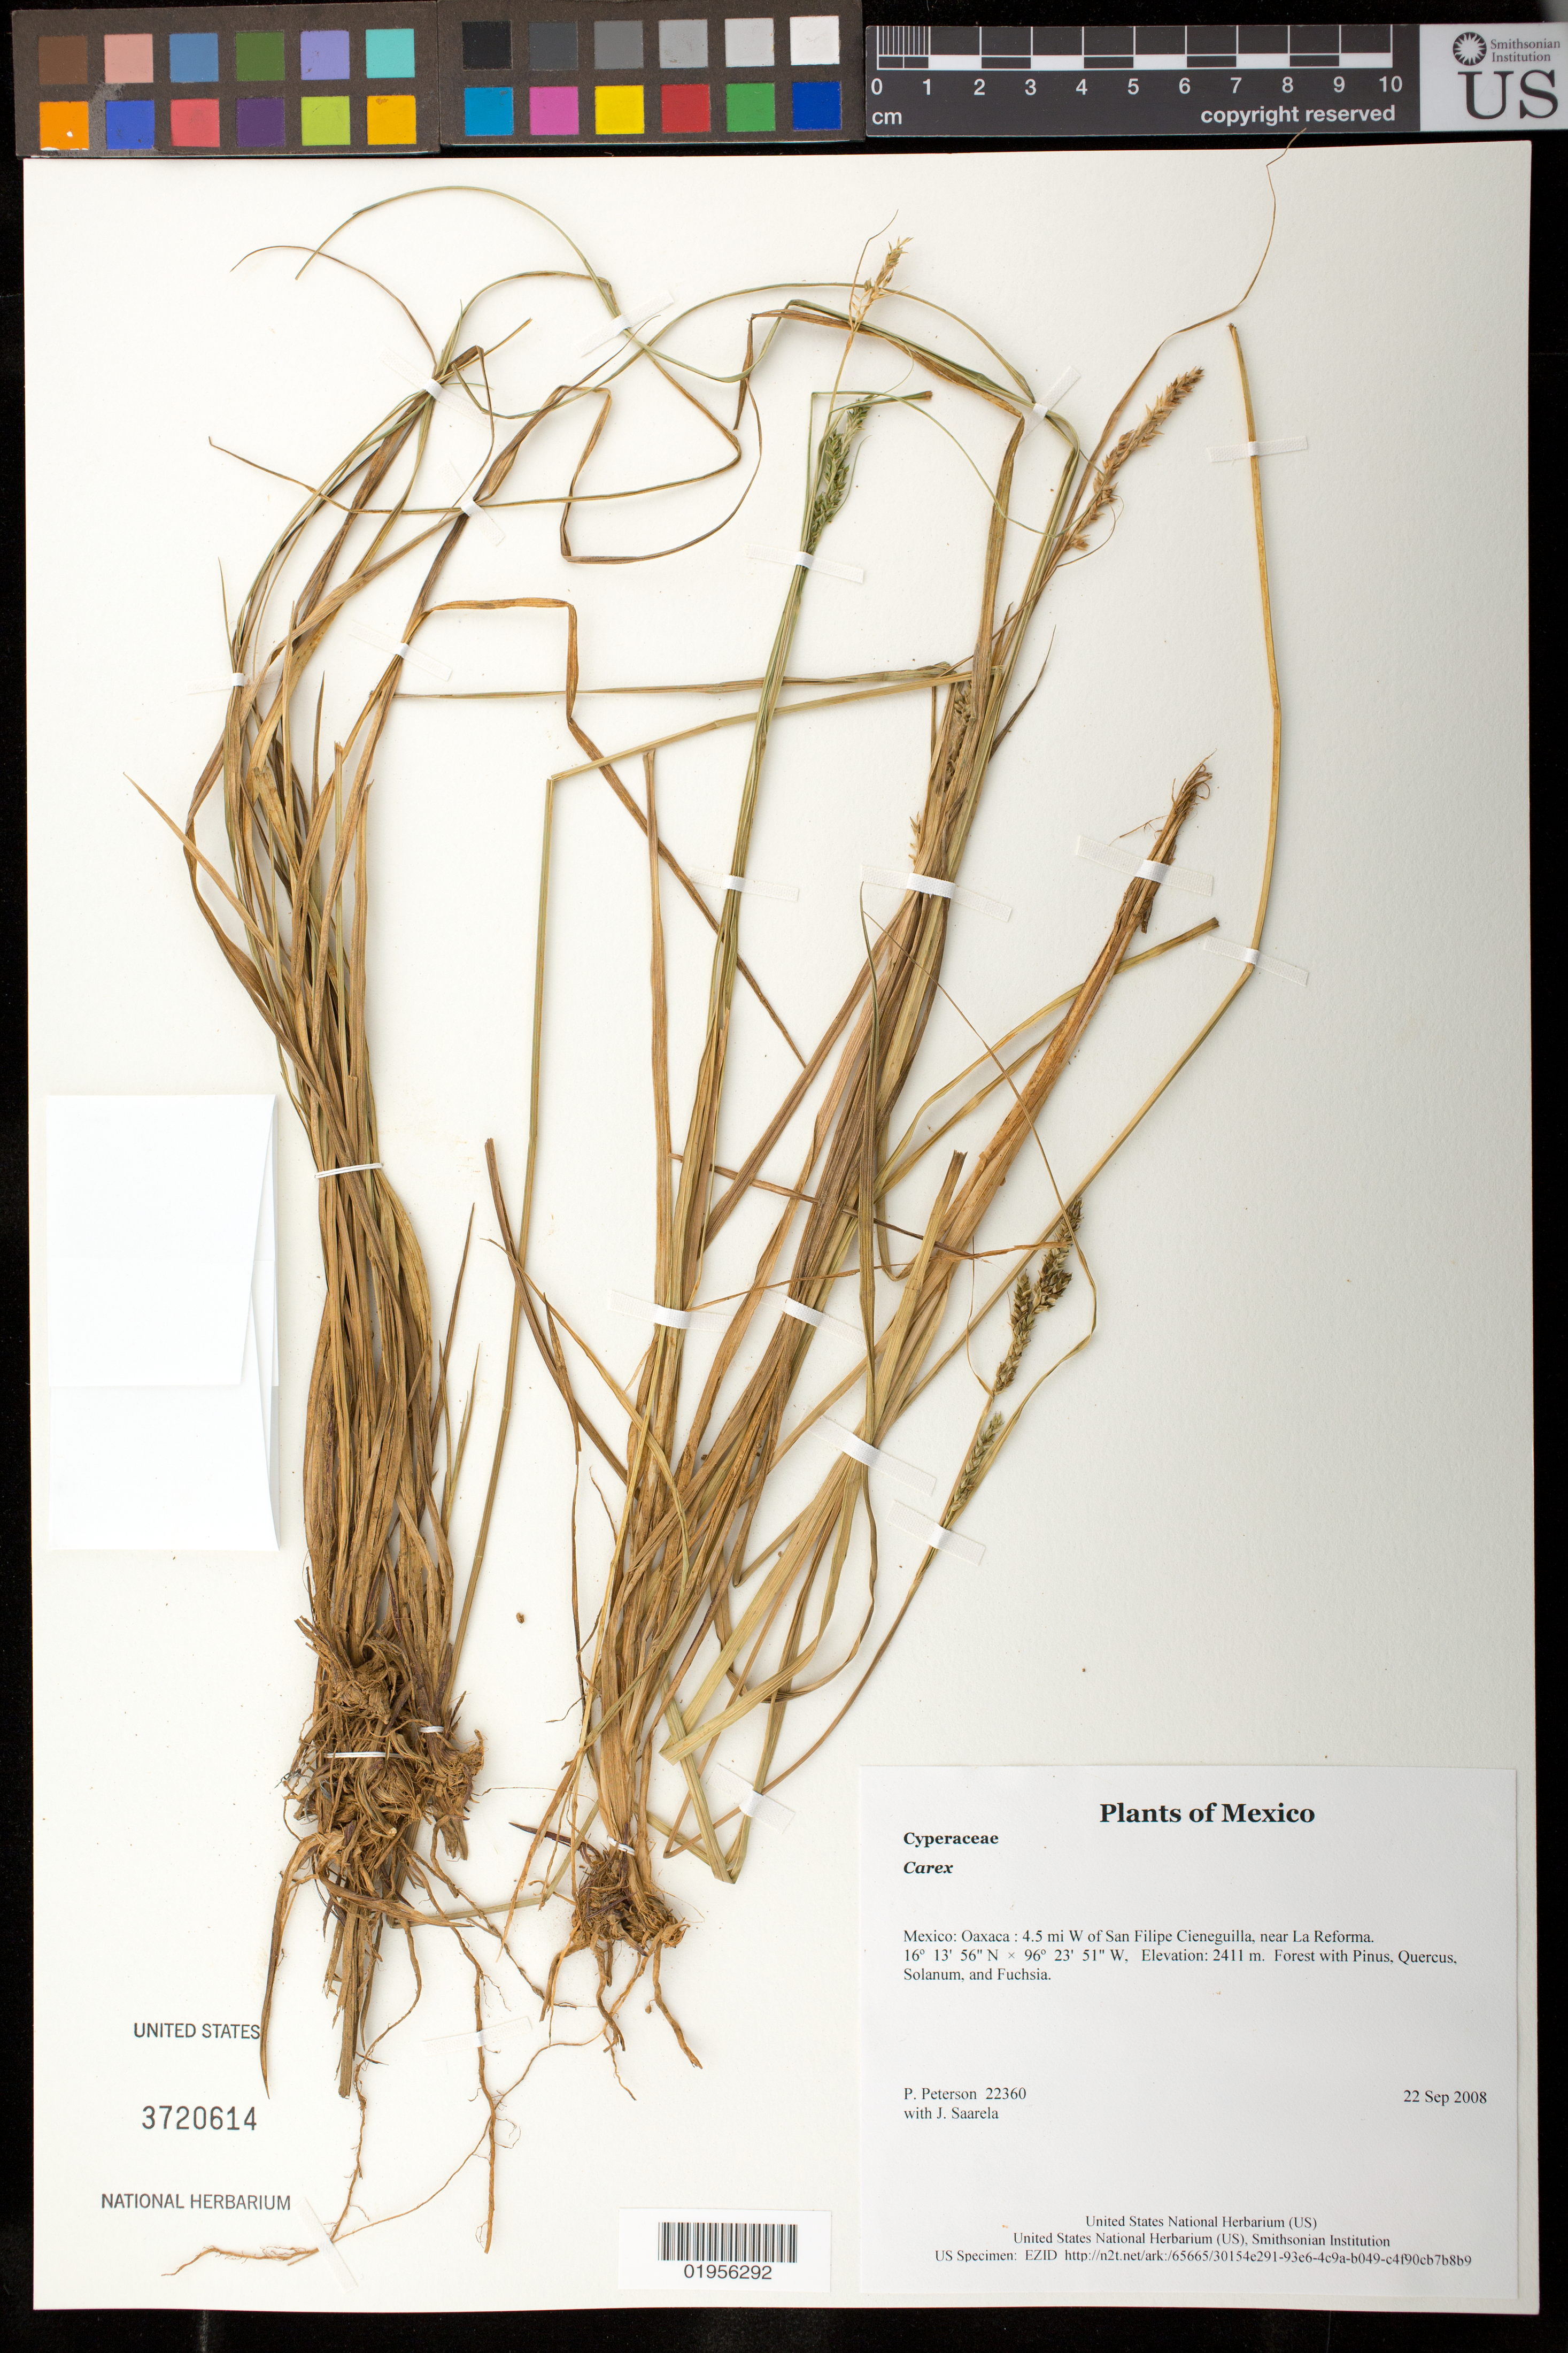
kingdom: Plantae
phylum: Tracheophyta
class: Liliopsida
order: Poales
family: Cyperaceae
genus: Carex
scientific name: Carex sp.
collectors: P. M. Peterson & J. Saarela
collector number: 22360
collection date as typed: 22 Sep 2008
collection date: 2008-09-22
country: Mexico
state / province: Oaxaca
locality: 4.5 mi W of San Filipe Cieneguilla, near La Reforma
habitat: Forest with Pinus, Quercus, Solanum, and Fuchsia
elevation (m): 2411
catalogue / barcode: US 3720614